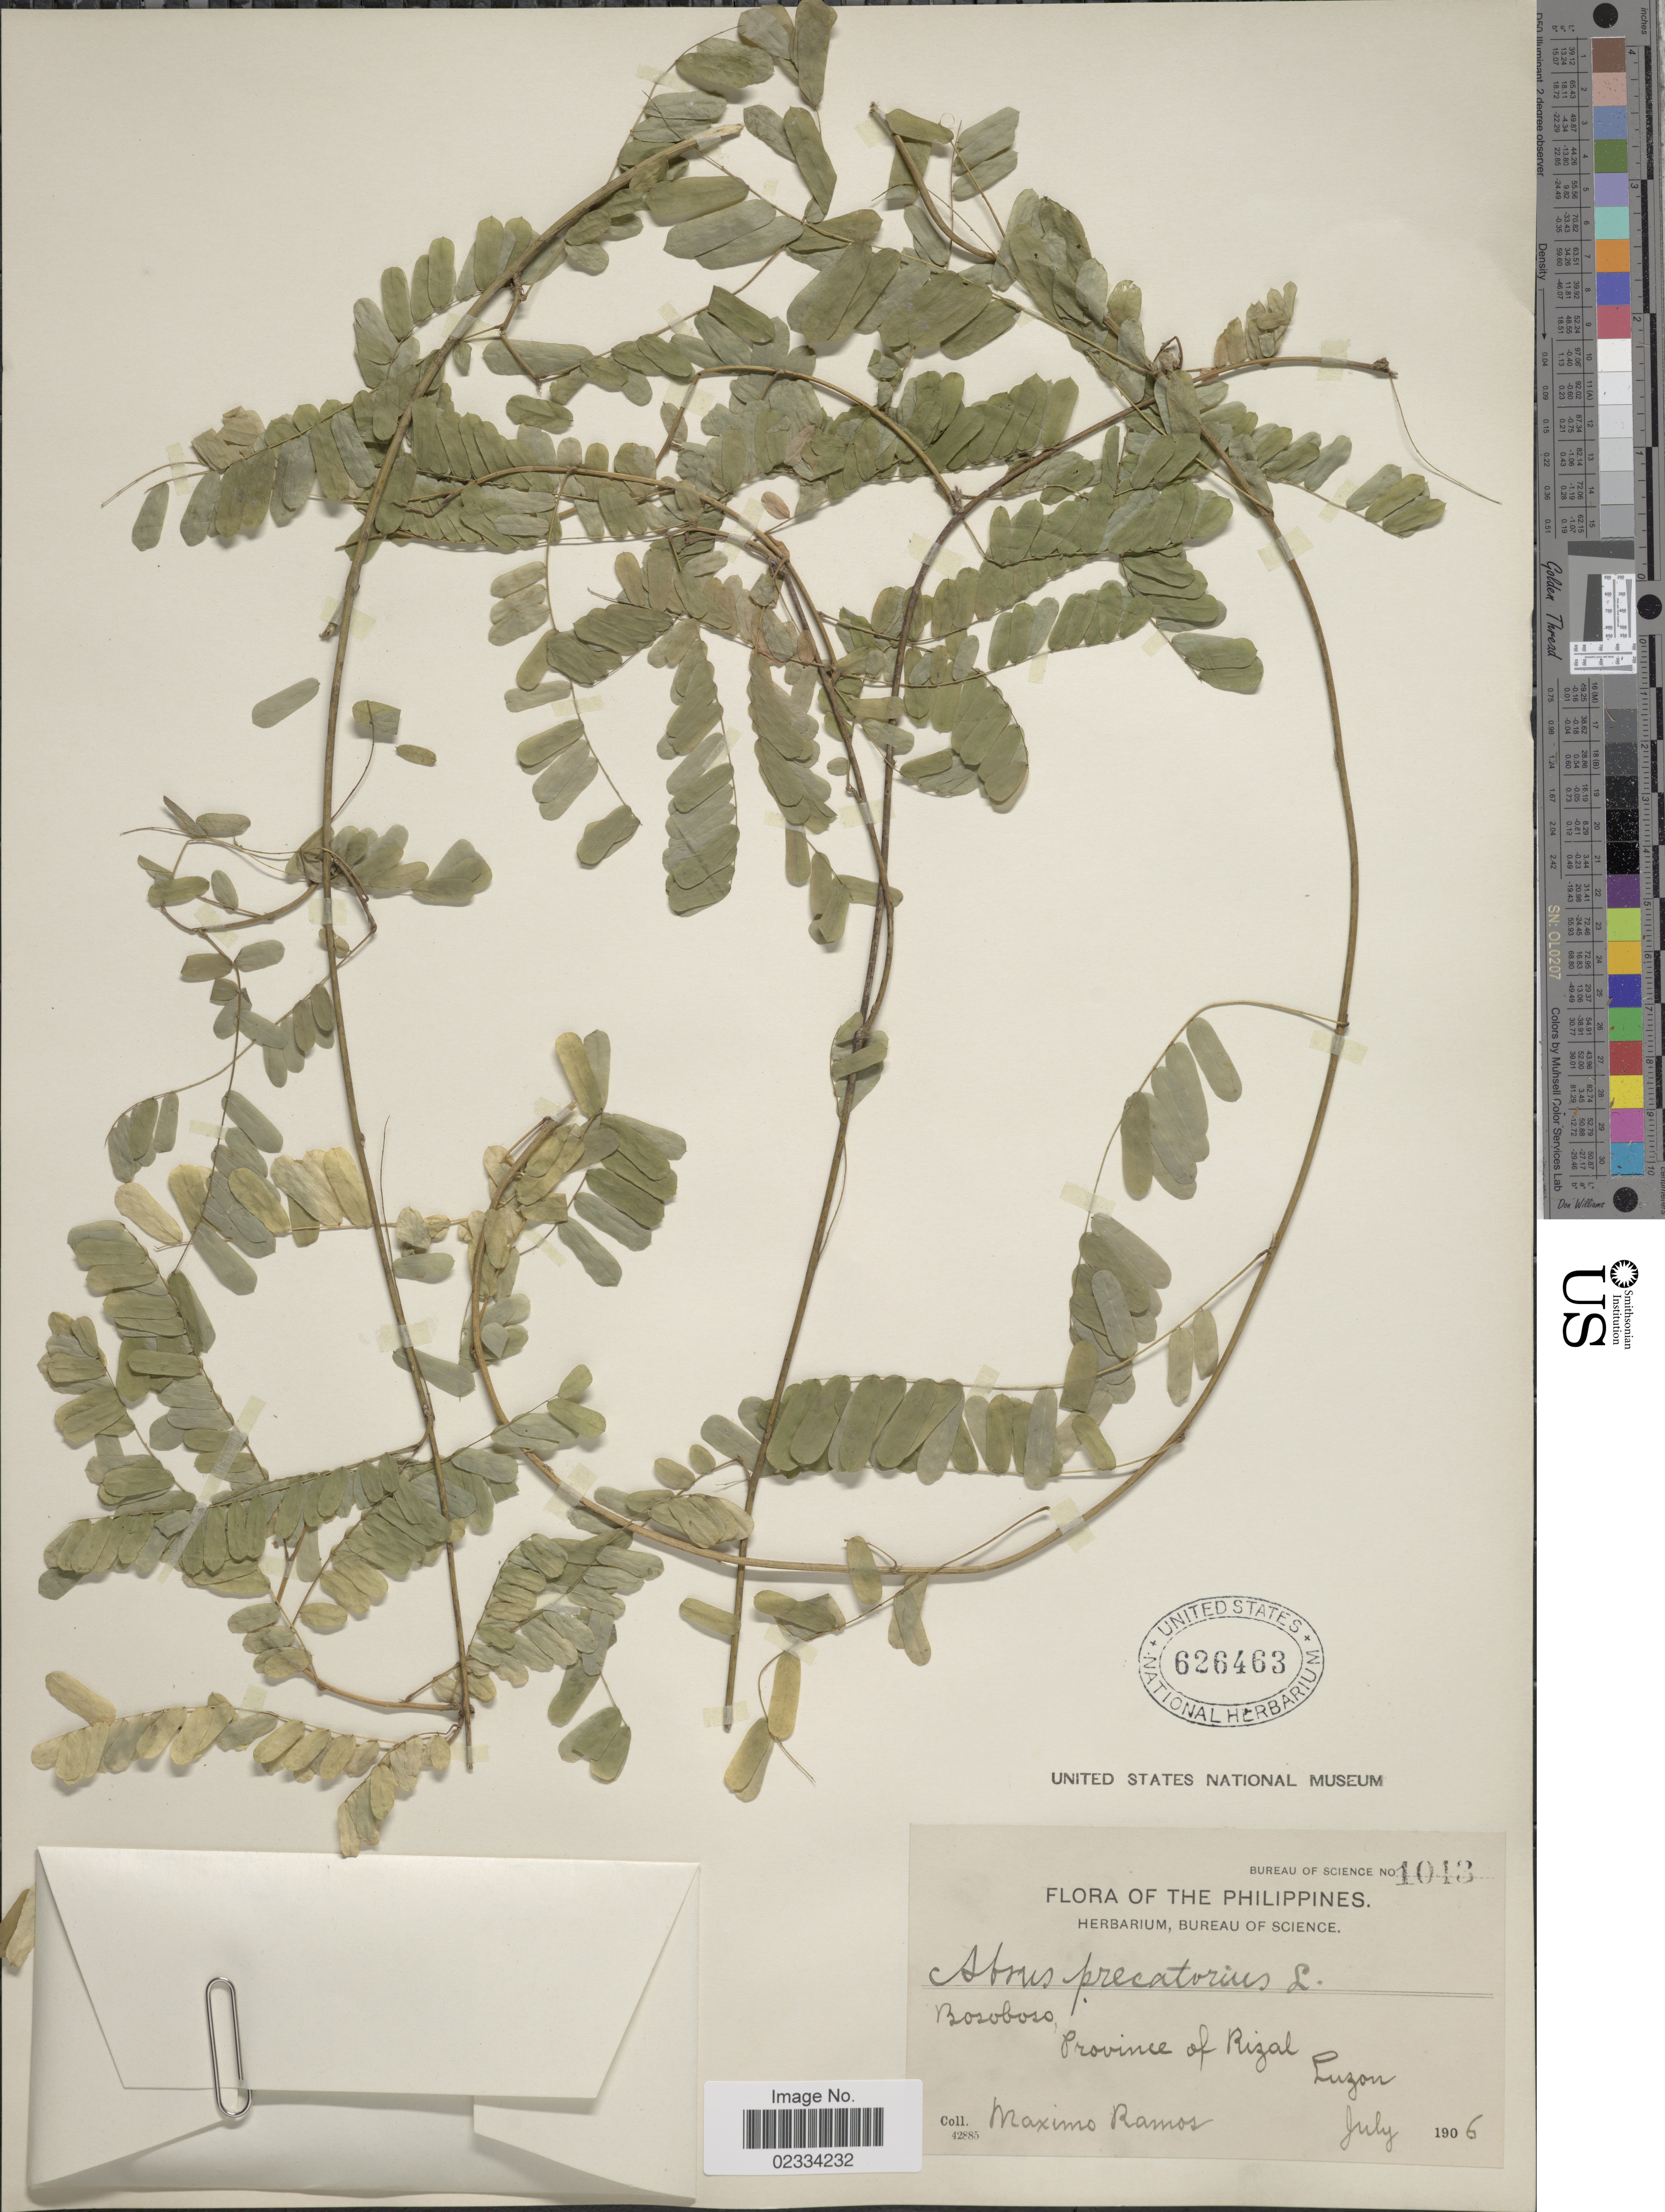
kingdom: Plantae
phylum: Tracheophyta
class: Magnoliopsida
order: Fabales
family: Fabaceae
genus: Abrus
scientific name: Abrus precatorius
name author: L.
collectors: M. Ramos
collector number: Bureau of Science 1013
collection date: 1906-07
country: Philippines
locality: Bosoboso, Province of Rizal, Luzon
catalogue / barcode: US 626463